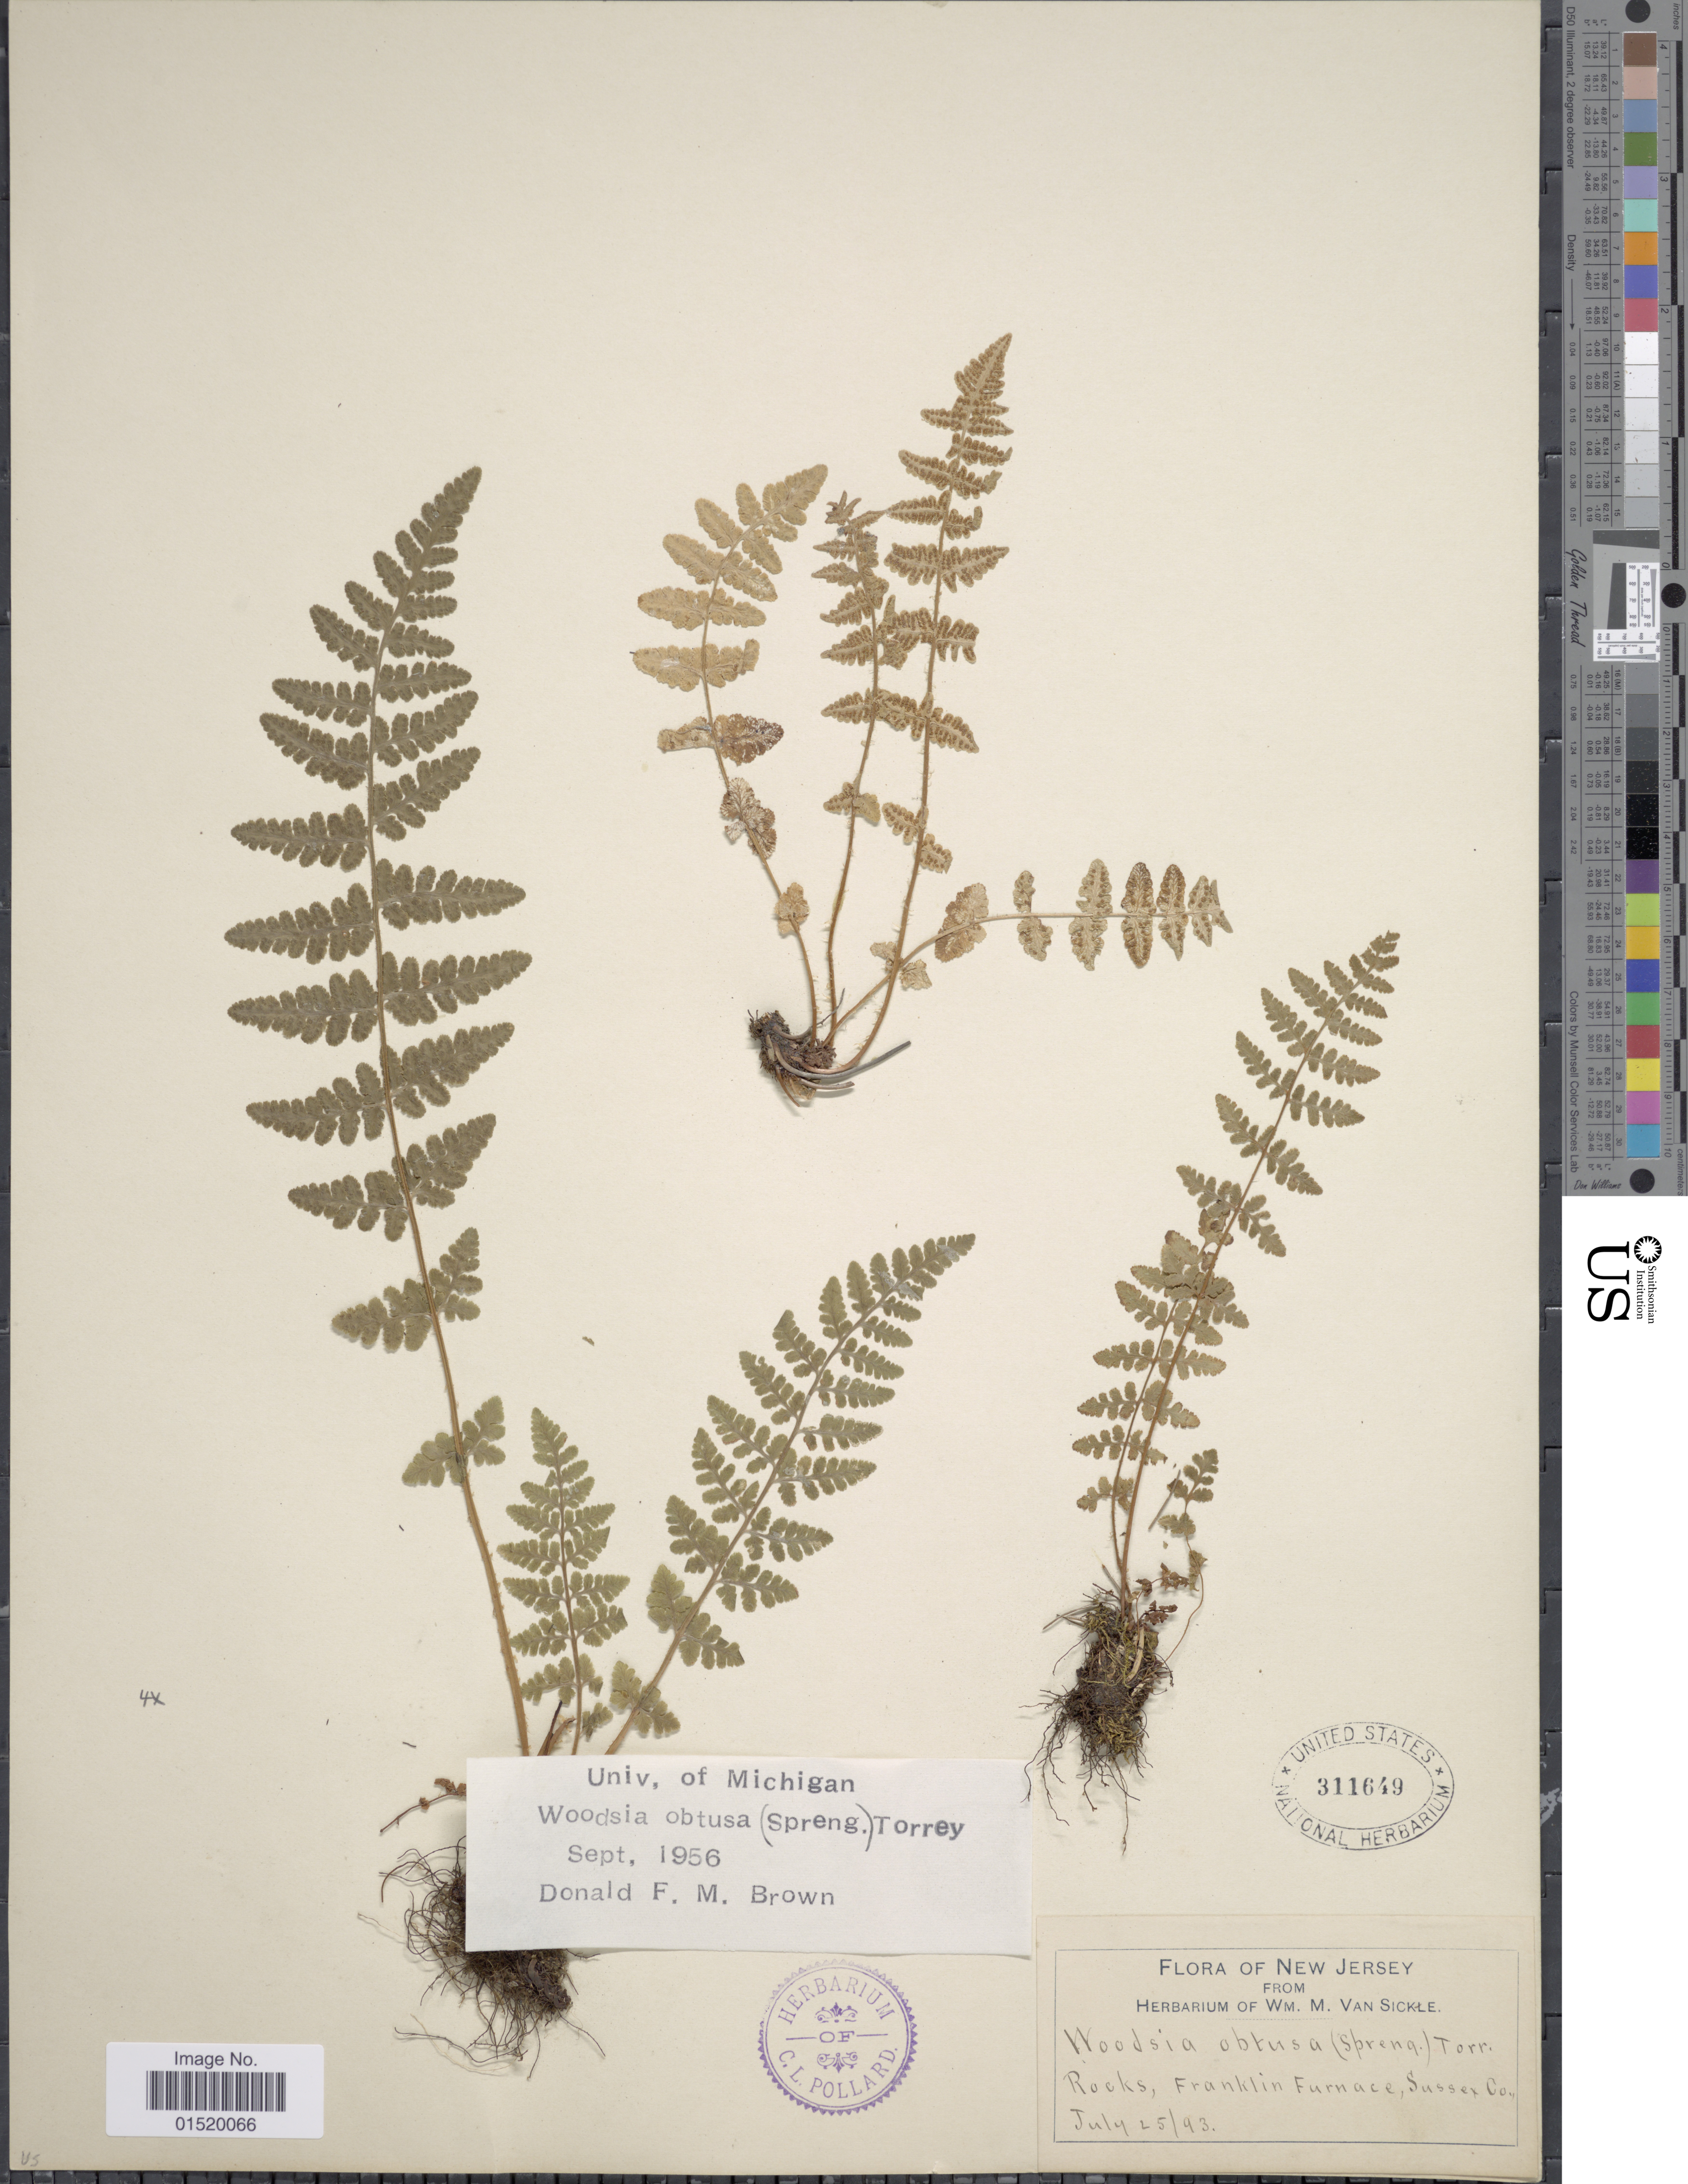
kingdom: Plantae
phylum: Tracheophyta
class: Polypodiopsida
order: Polypodiales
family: Woodsiaceae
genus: Woodsia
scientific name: Woodsia obtusa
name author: (Spreng.) Torr.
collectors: ex herb. Wm. M. Van Sickle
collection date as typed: Transcribed d/m/y: 25/7/93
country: United States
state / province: New Jersey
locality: Rocks, Franklin Furnace, Sussex Co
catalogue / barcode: US 311649